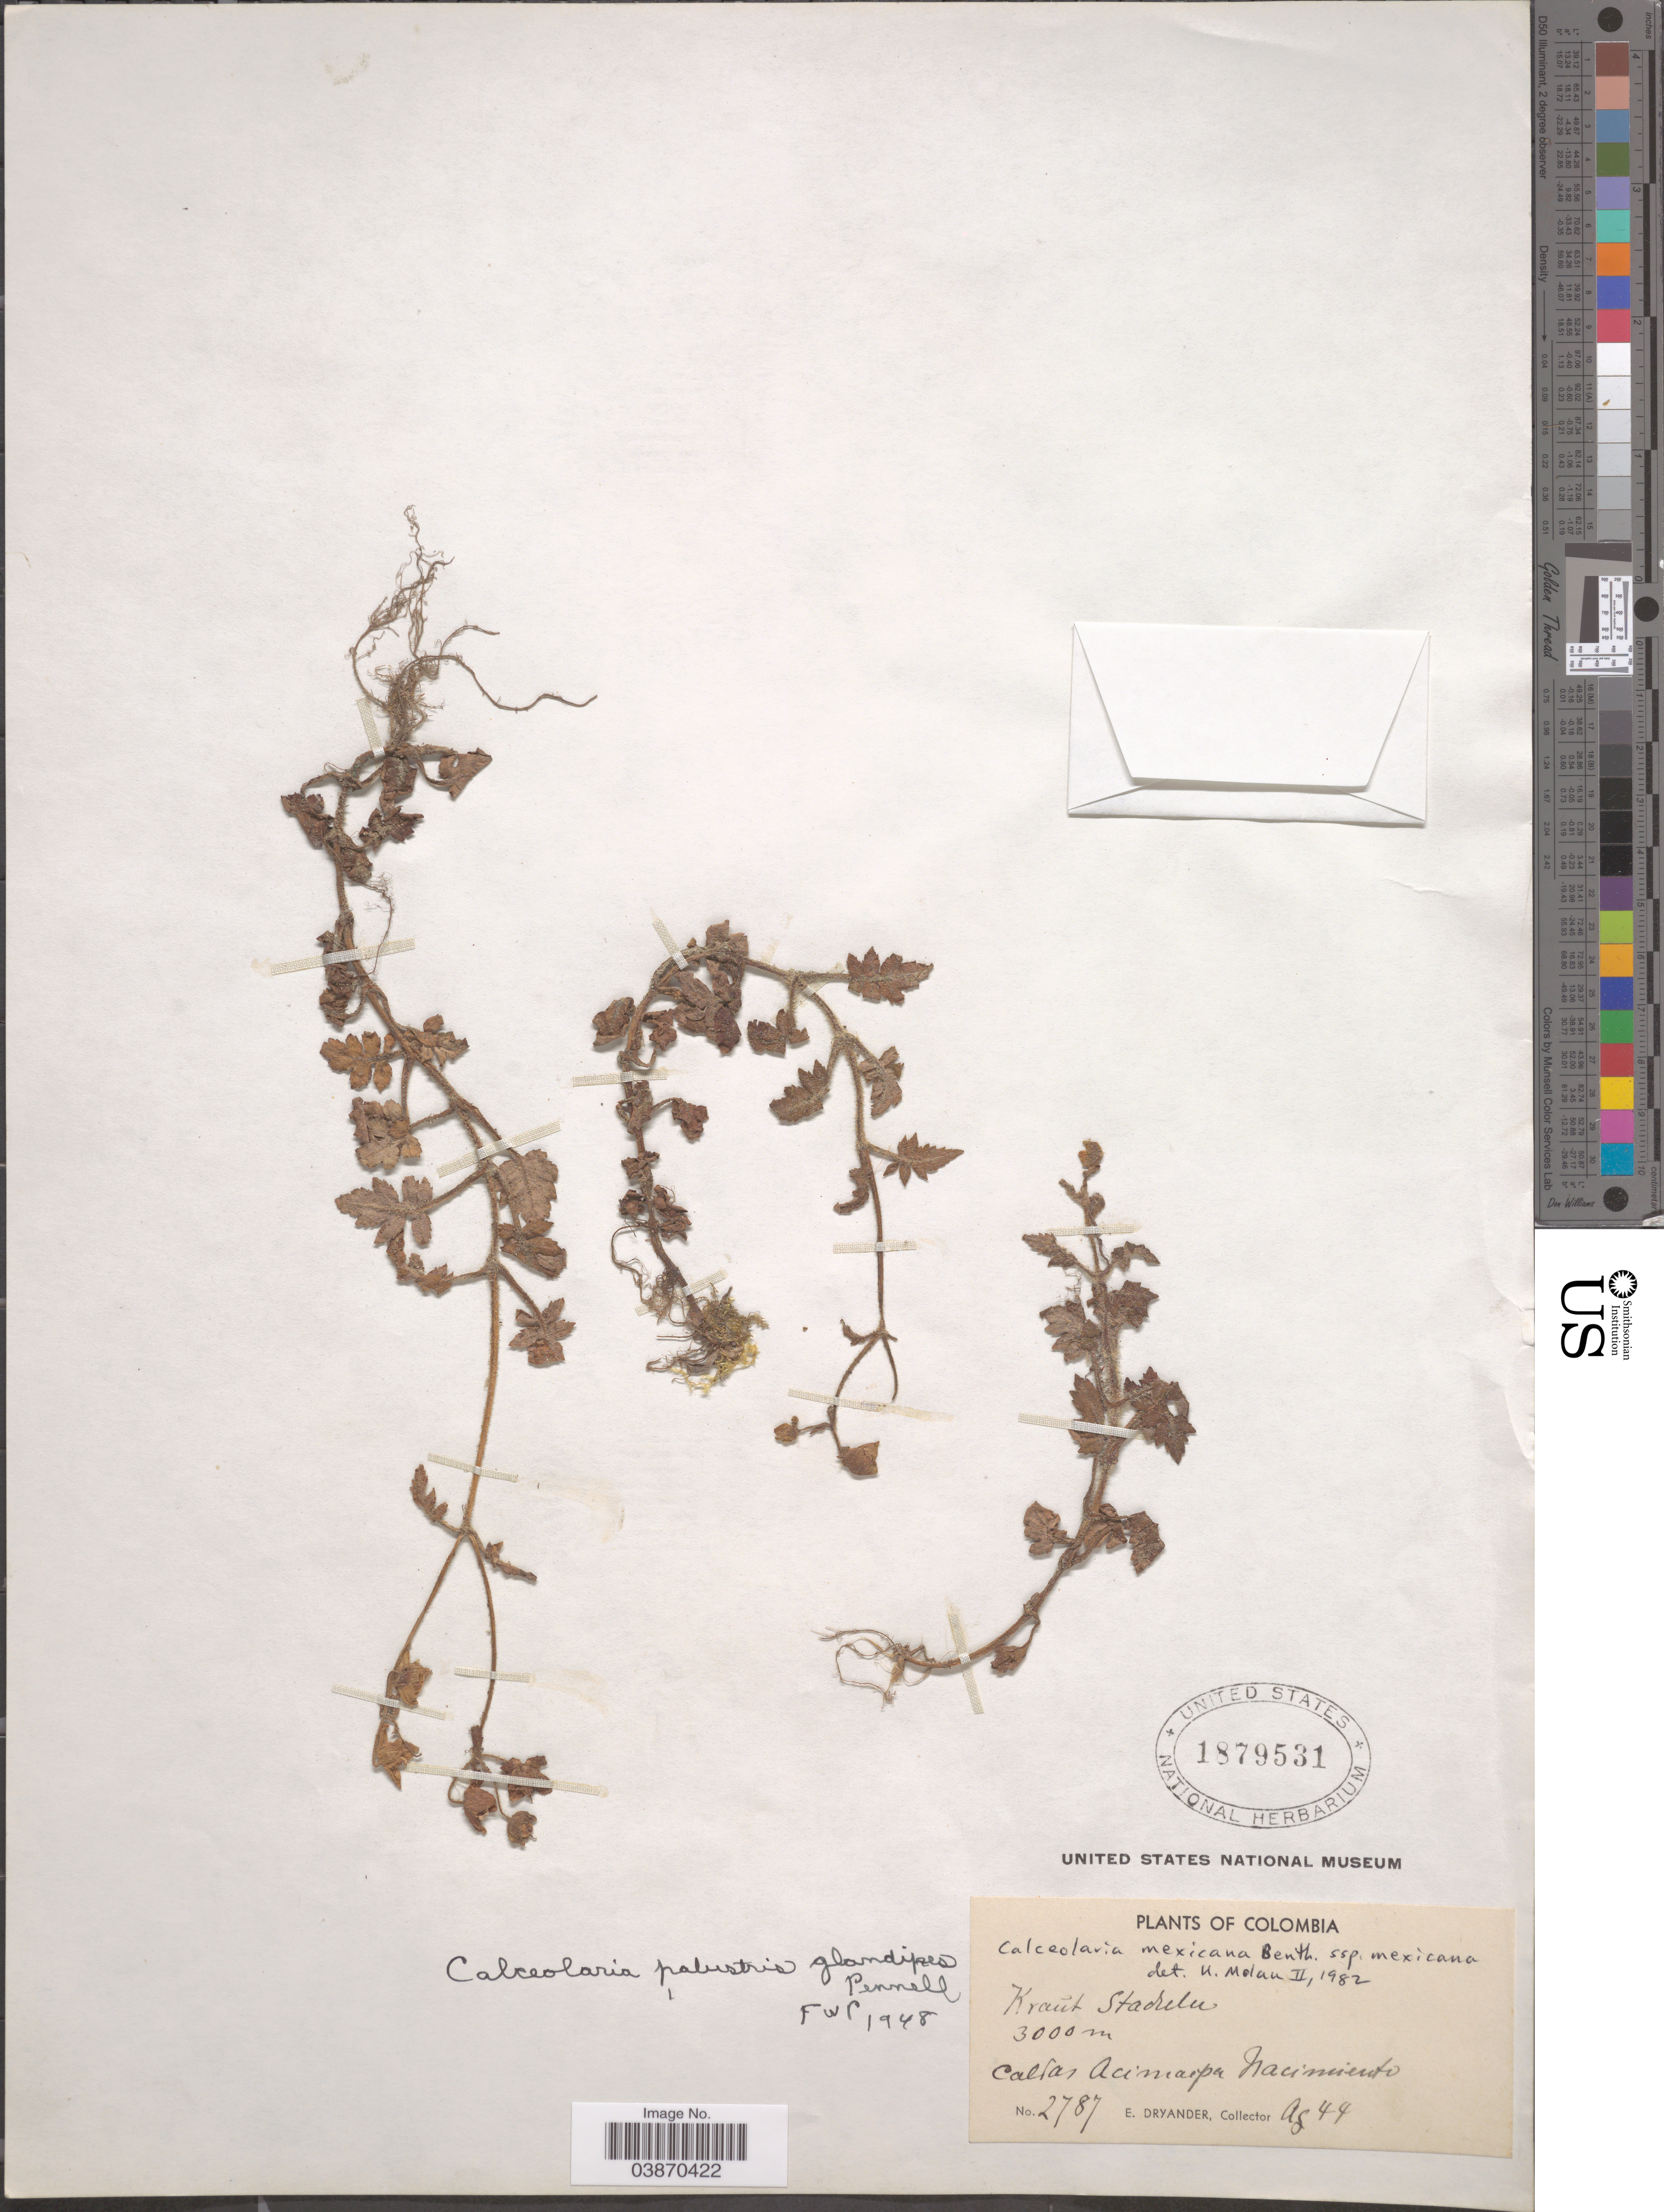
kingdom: Plantae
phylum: Tracheophyta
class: Magnoliopsida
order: Lamiales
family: Calceolariaceae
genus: Calceolaria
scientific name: Calceolaria mexicana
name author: Benth.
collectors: E. Dryander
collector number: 2787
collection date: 1944-08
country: Colombia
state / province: Caldas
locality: Caldas Acimaipa Nacimiento.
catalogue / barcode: US 1879531